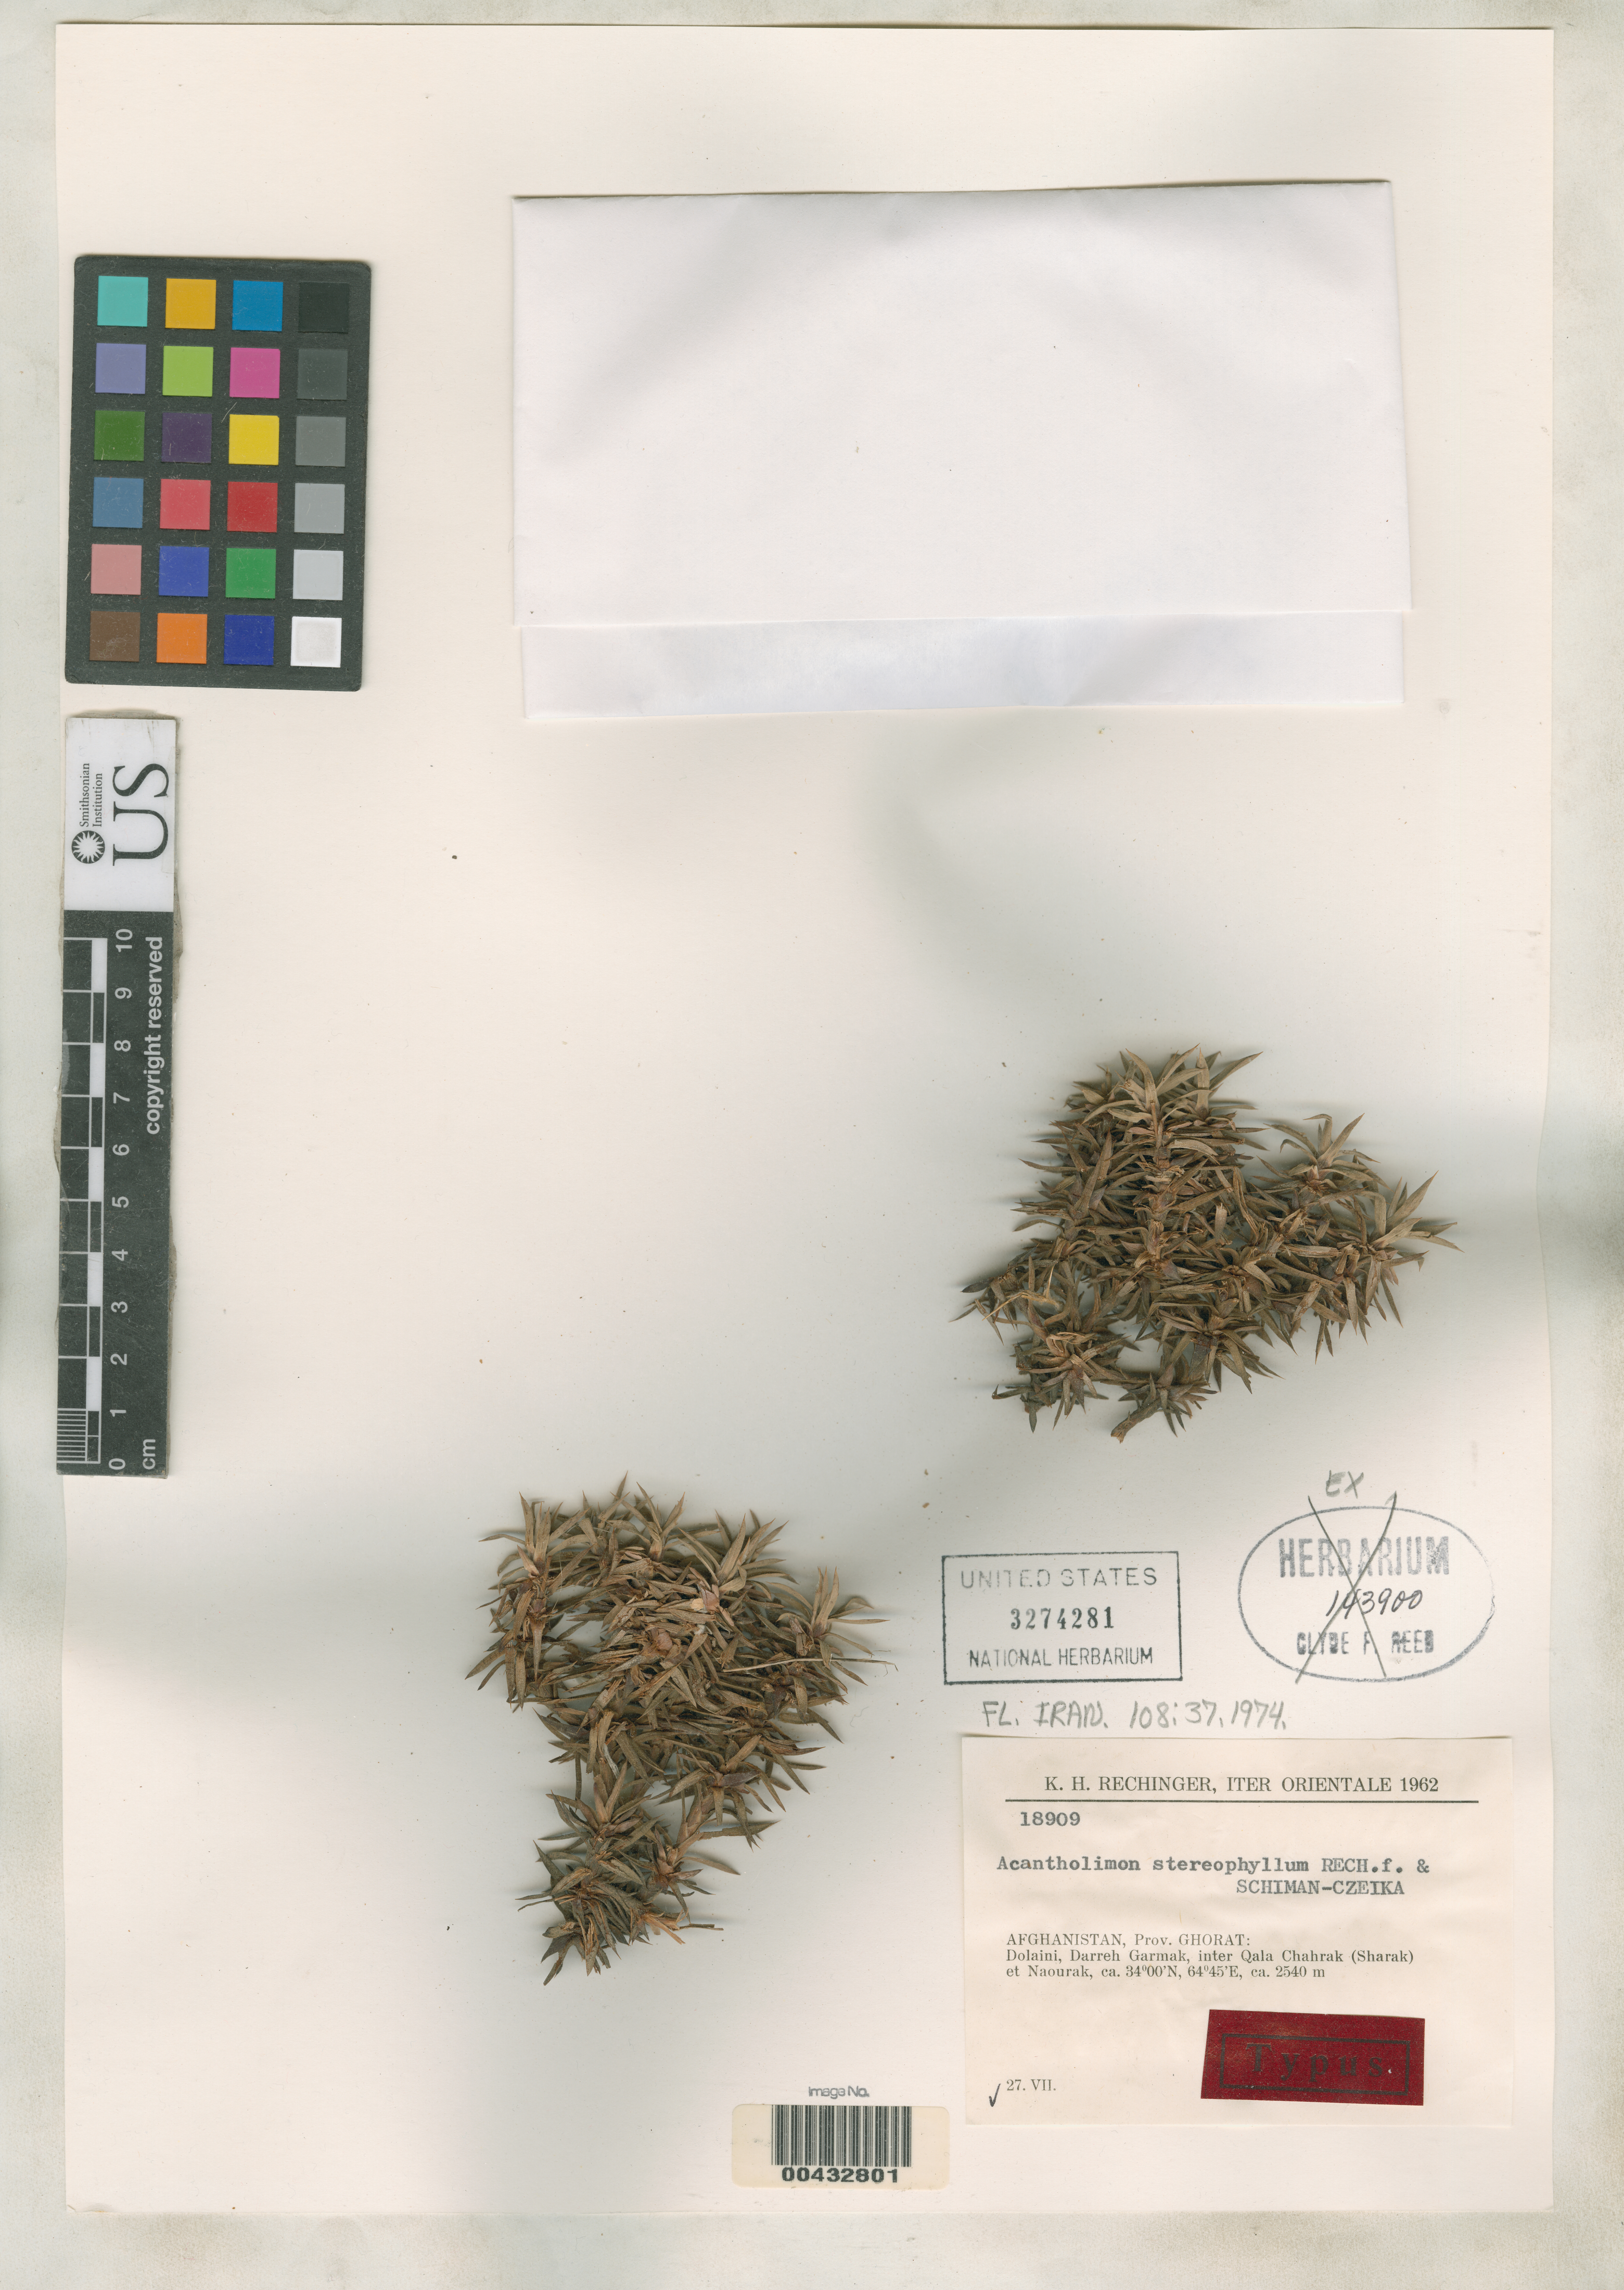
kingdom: Plantae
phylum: Tracheophyta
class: Magnoliopsida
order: Caryophyllales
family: Plumbaginaceae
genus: Acantholimon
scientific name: Acantholimon stereophyllum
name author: Rech. f. & Schiman-Czeika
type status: Isotype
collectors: K. H. Rechinger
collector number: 18909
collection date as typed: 27 Jul 1962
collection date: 1962-07-27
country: Afghanistan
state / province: Ghorat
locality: Dolaini, Darreh Garmak, inter Qala Chahrak (Sharak) et Naourak.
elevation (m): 2540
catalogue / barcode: US 3274281